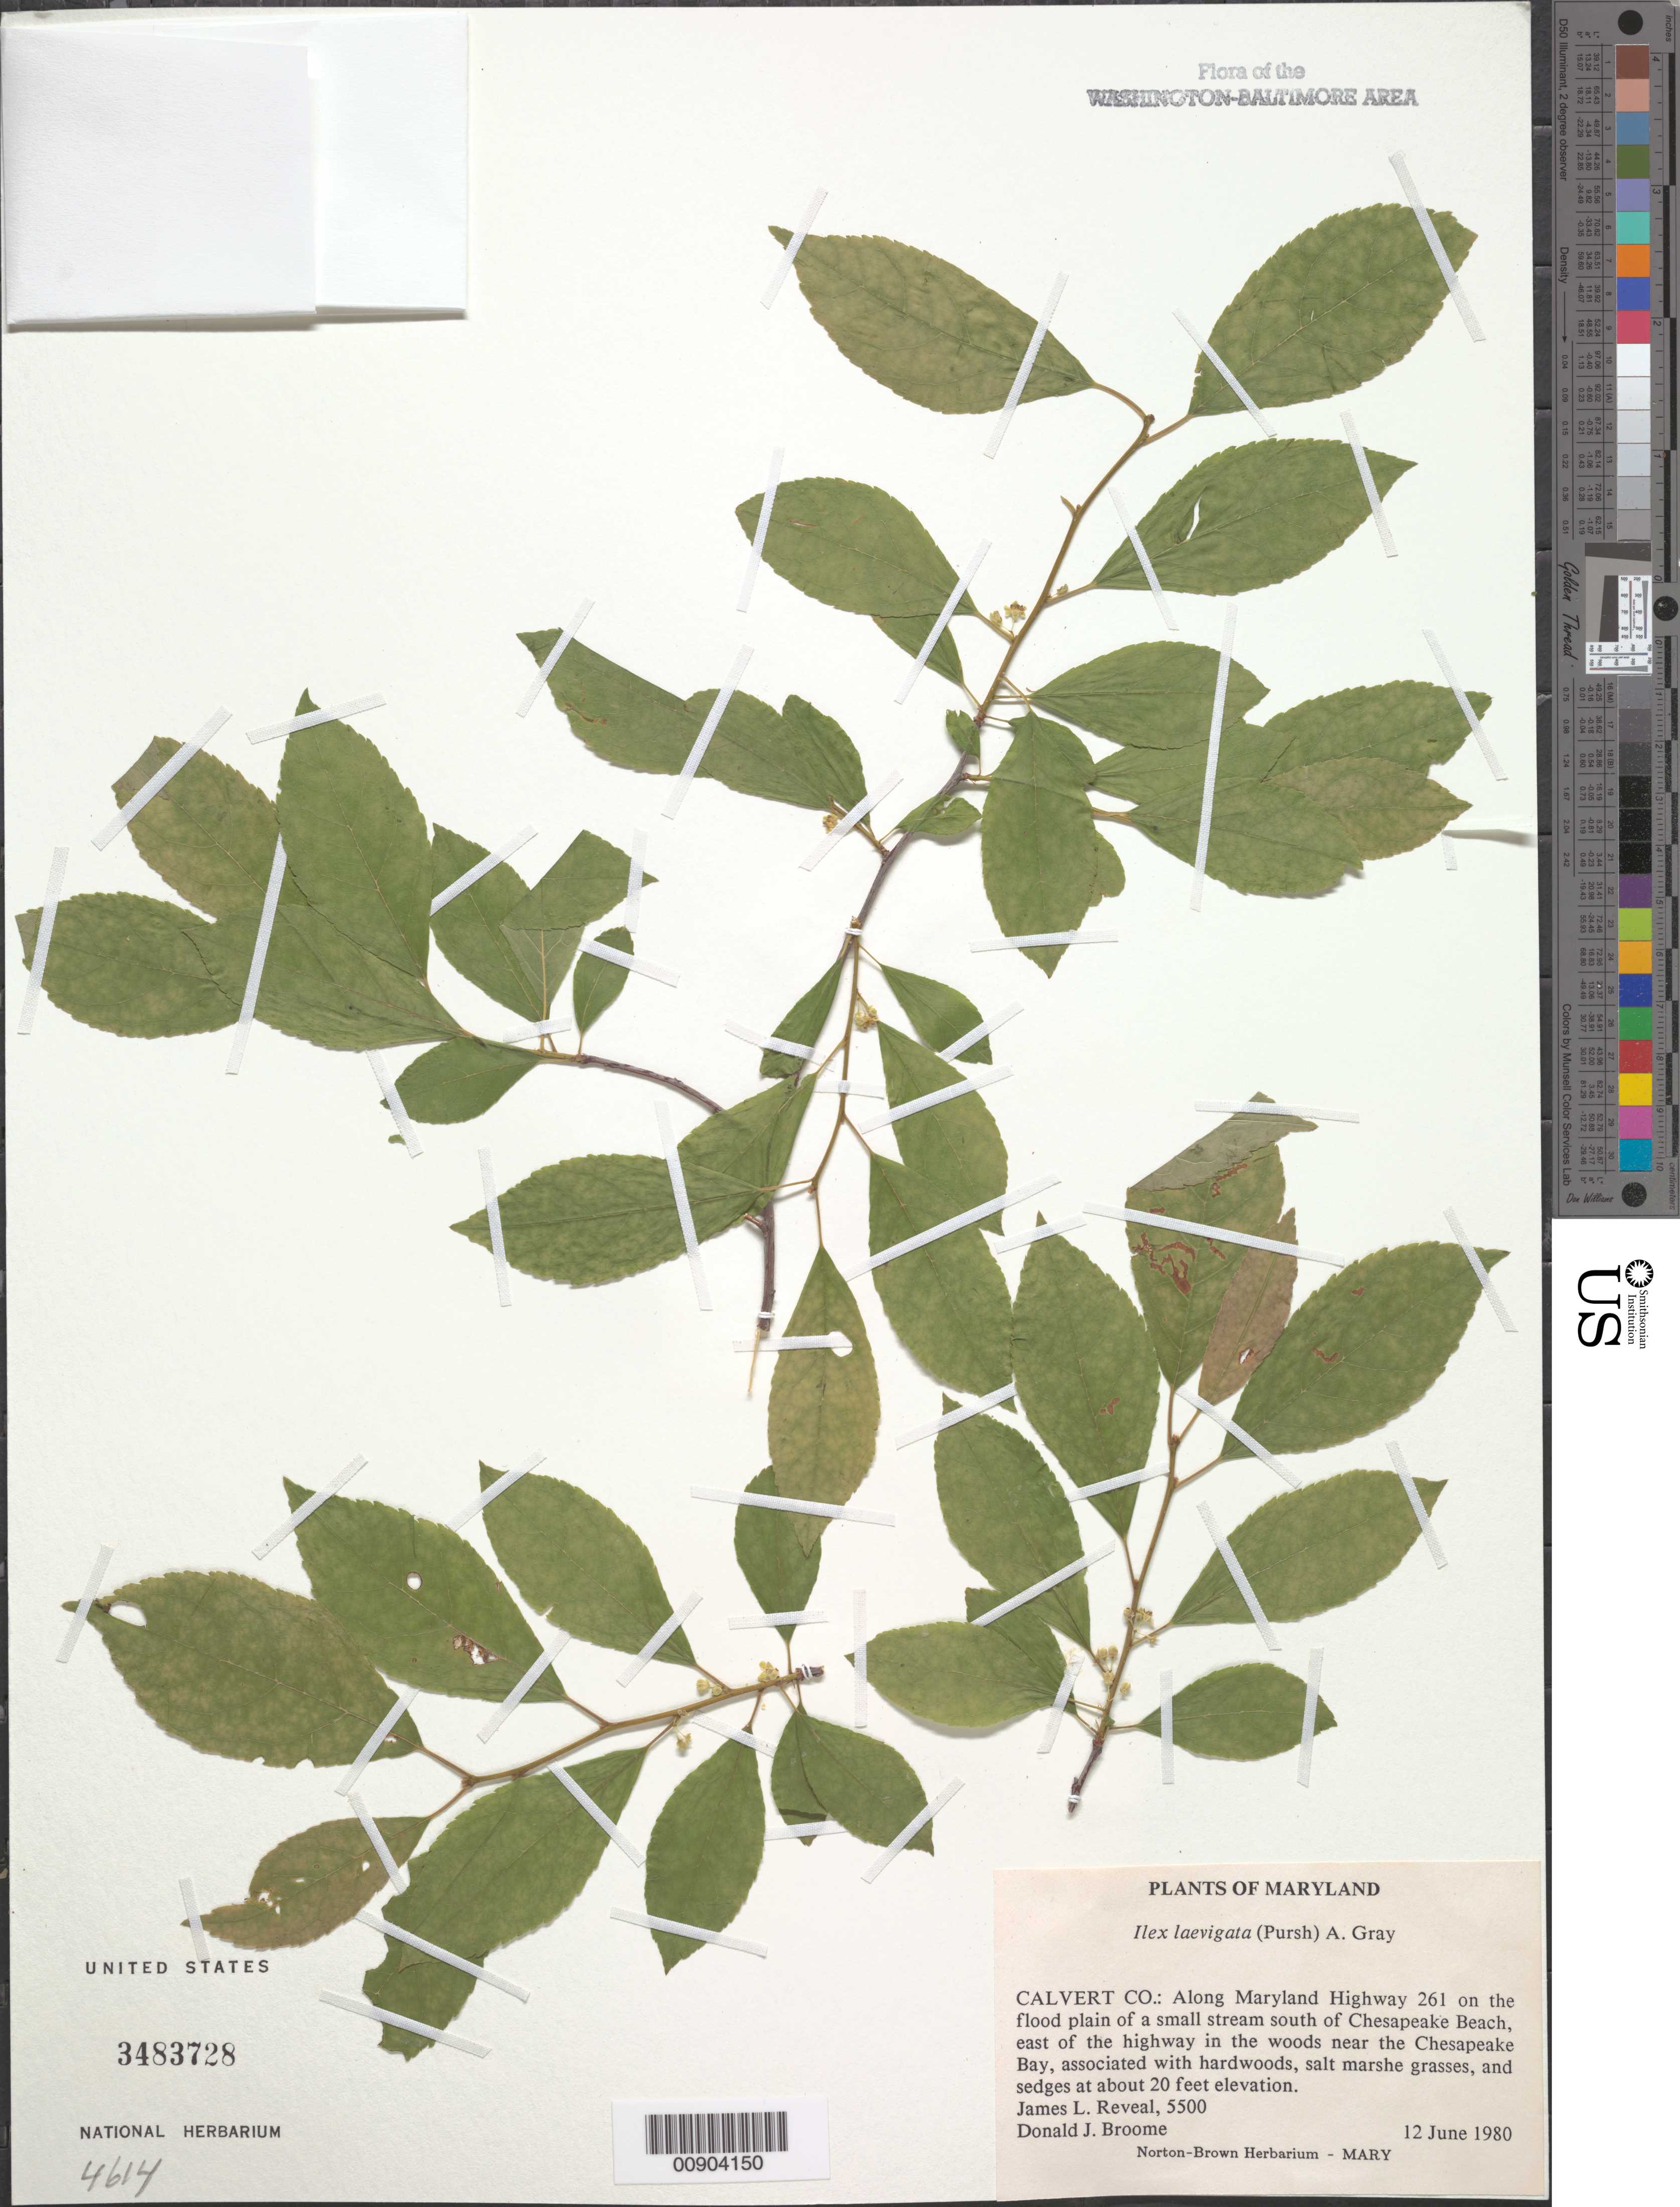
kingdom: Plantae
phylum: Tracheophyta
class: Magnoliopsida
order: Aquifoliales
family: Aquifoliaceae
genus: Ilex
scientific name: Ilex laevigata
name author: (Pursh) A. Gray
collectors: J. L. Reveal & D. Broome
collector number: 5500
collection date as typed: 12 June 1980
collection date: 1980-06-12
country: United States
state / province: Maryland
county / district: Calvert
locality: Along Maryland highway 261 on the flood plain of Chesapeake Beach near the Chesapeake Bay.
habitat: On the flood plain of a small stream, associated with hardwoods, salt marsh grasses, and sedges.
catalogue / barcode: US 3483728